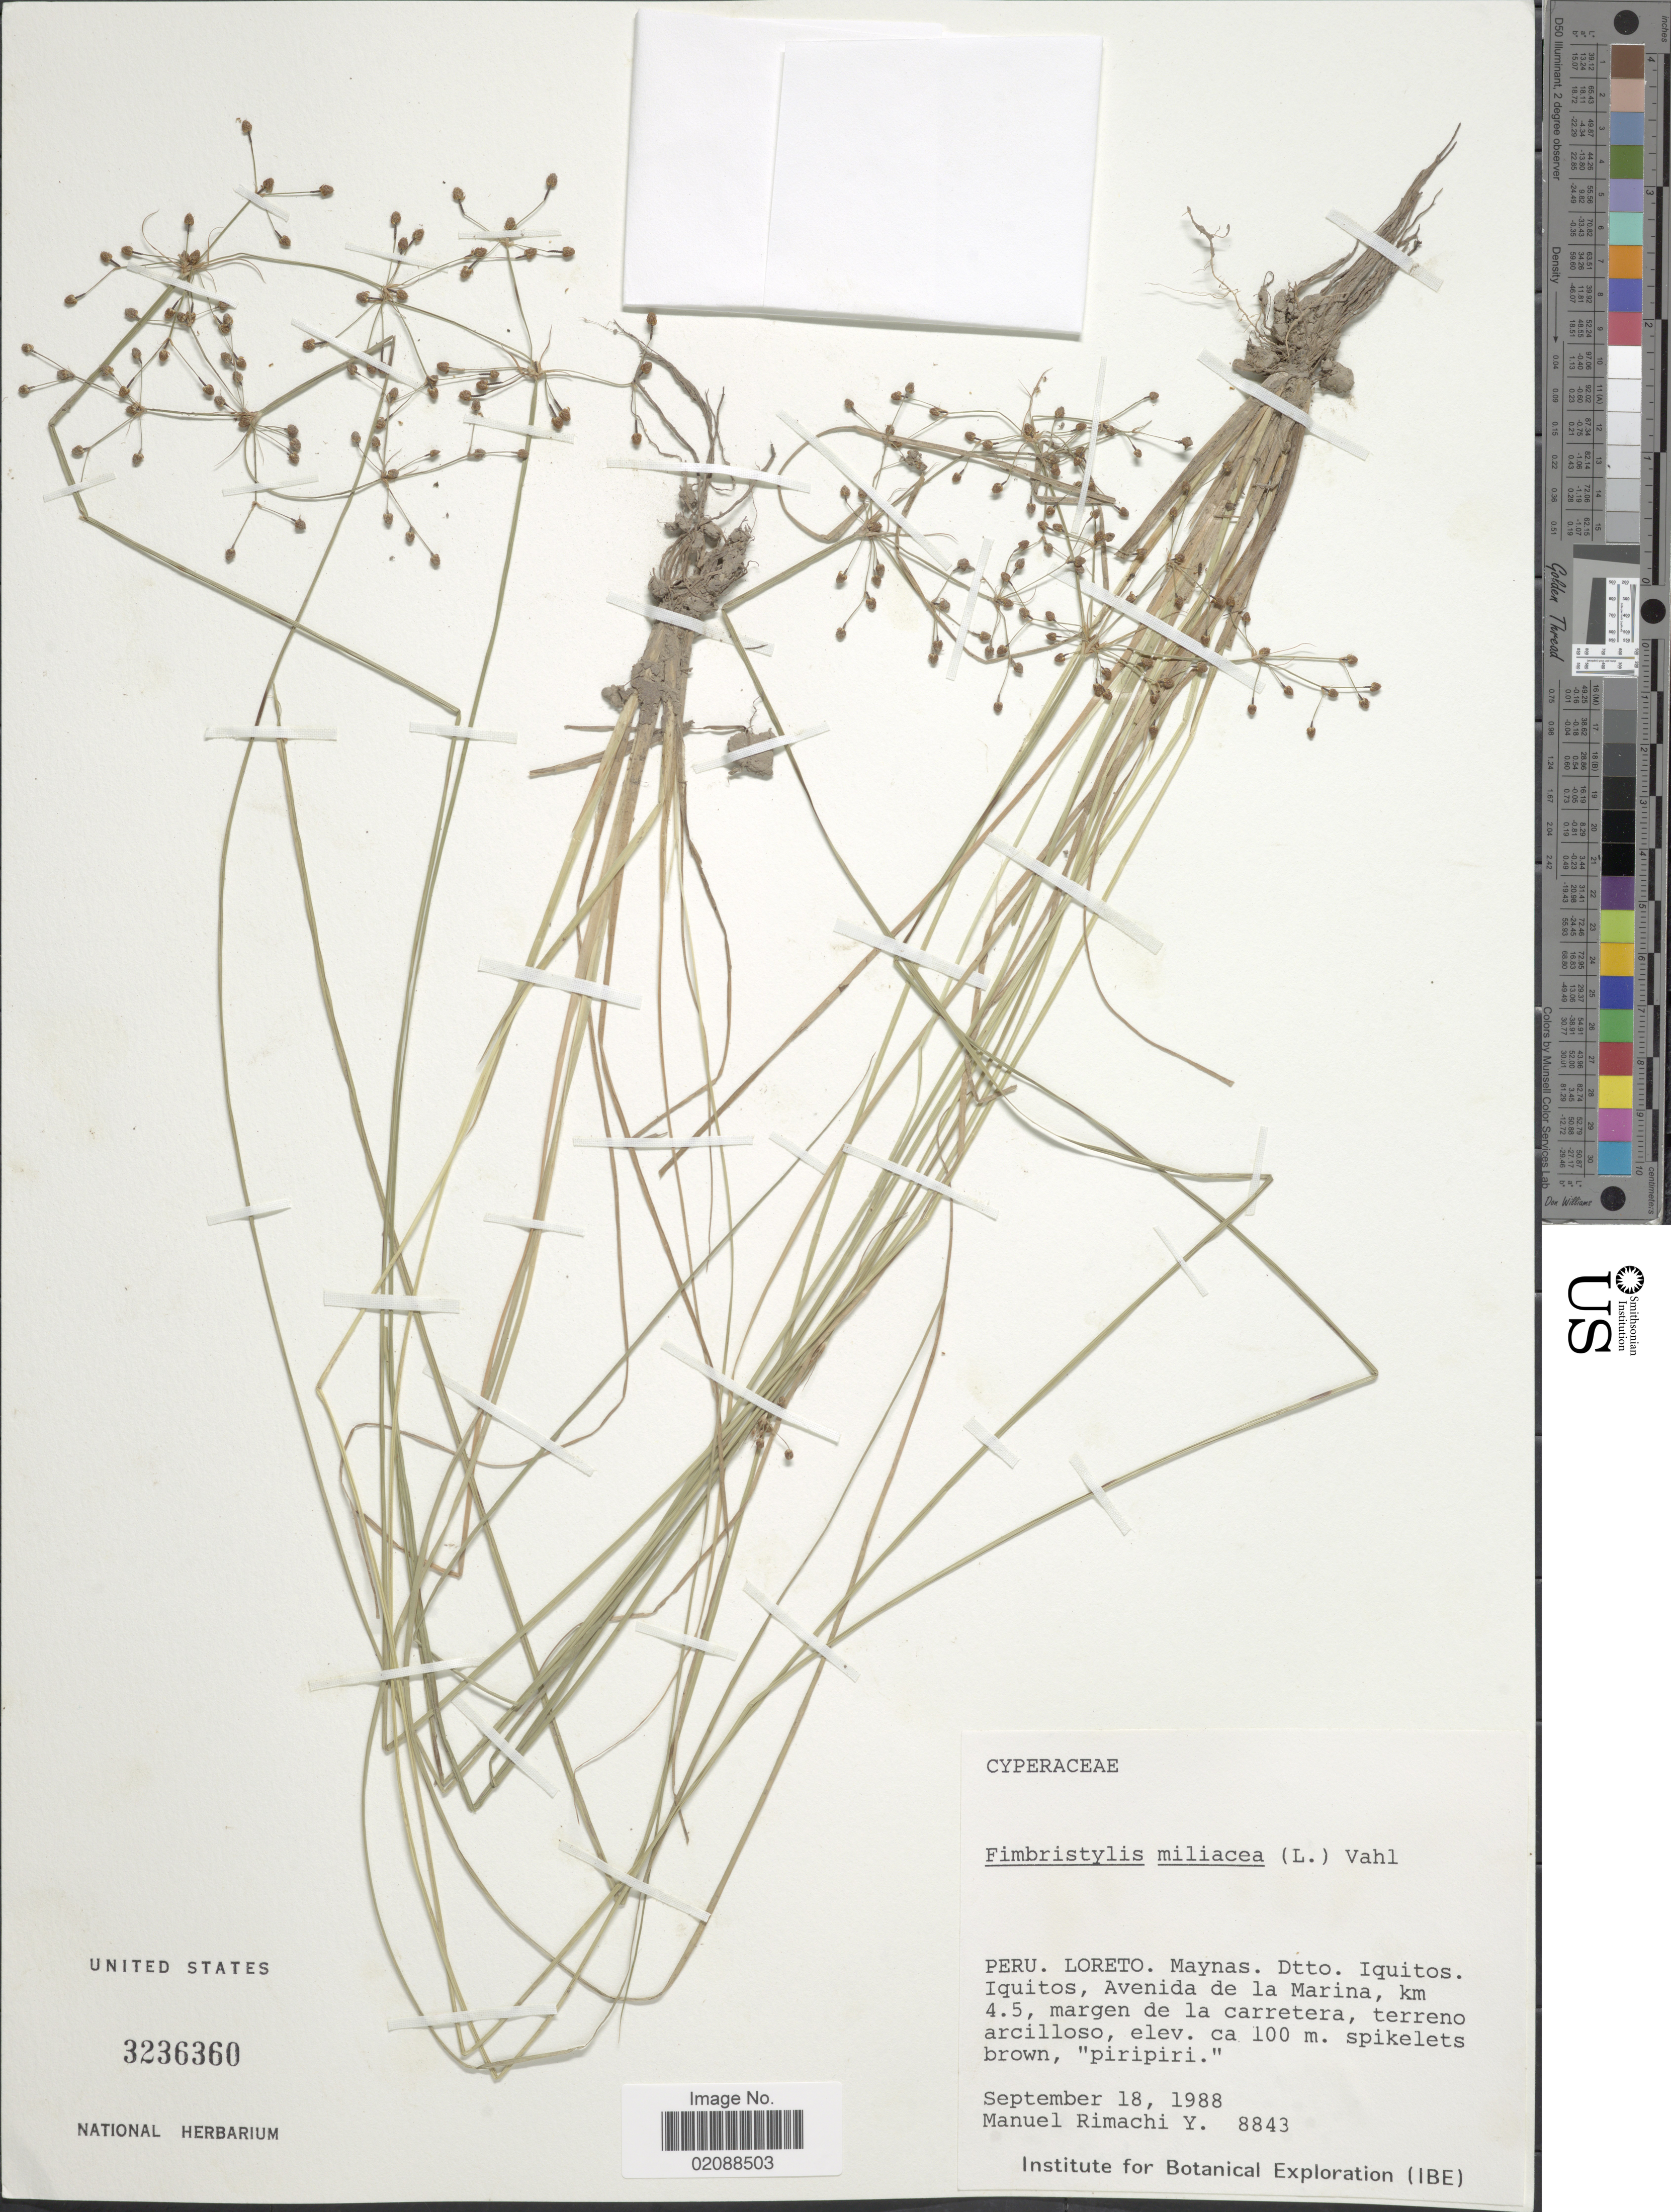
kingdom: Plantae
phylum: Tracheophyta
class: Liliopsida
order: Poales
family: Cyperaceae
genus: Fimbristylis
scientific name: Fimbristylis littoralis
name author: Gaudich.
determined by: Strong, M. T., (US), Smithsonian Institution - National Museum of Natural History (UNITED STATES)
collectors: M. Rimachi Y.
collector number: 8843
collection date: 1988-09-18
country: Peru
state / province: Loreto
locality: Maynas. Dtto. Iquitos. iquitos, Avenida de la Marina, km 4.5, margen de la carretera, terreno arcilloso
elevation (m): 100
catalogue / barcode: US 3236360